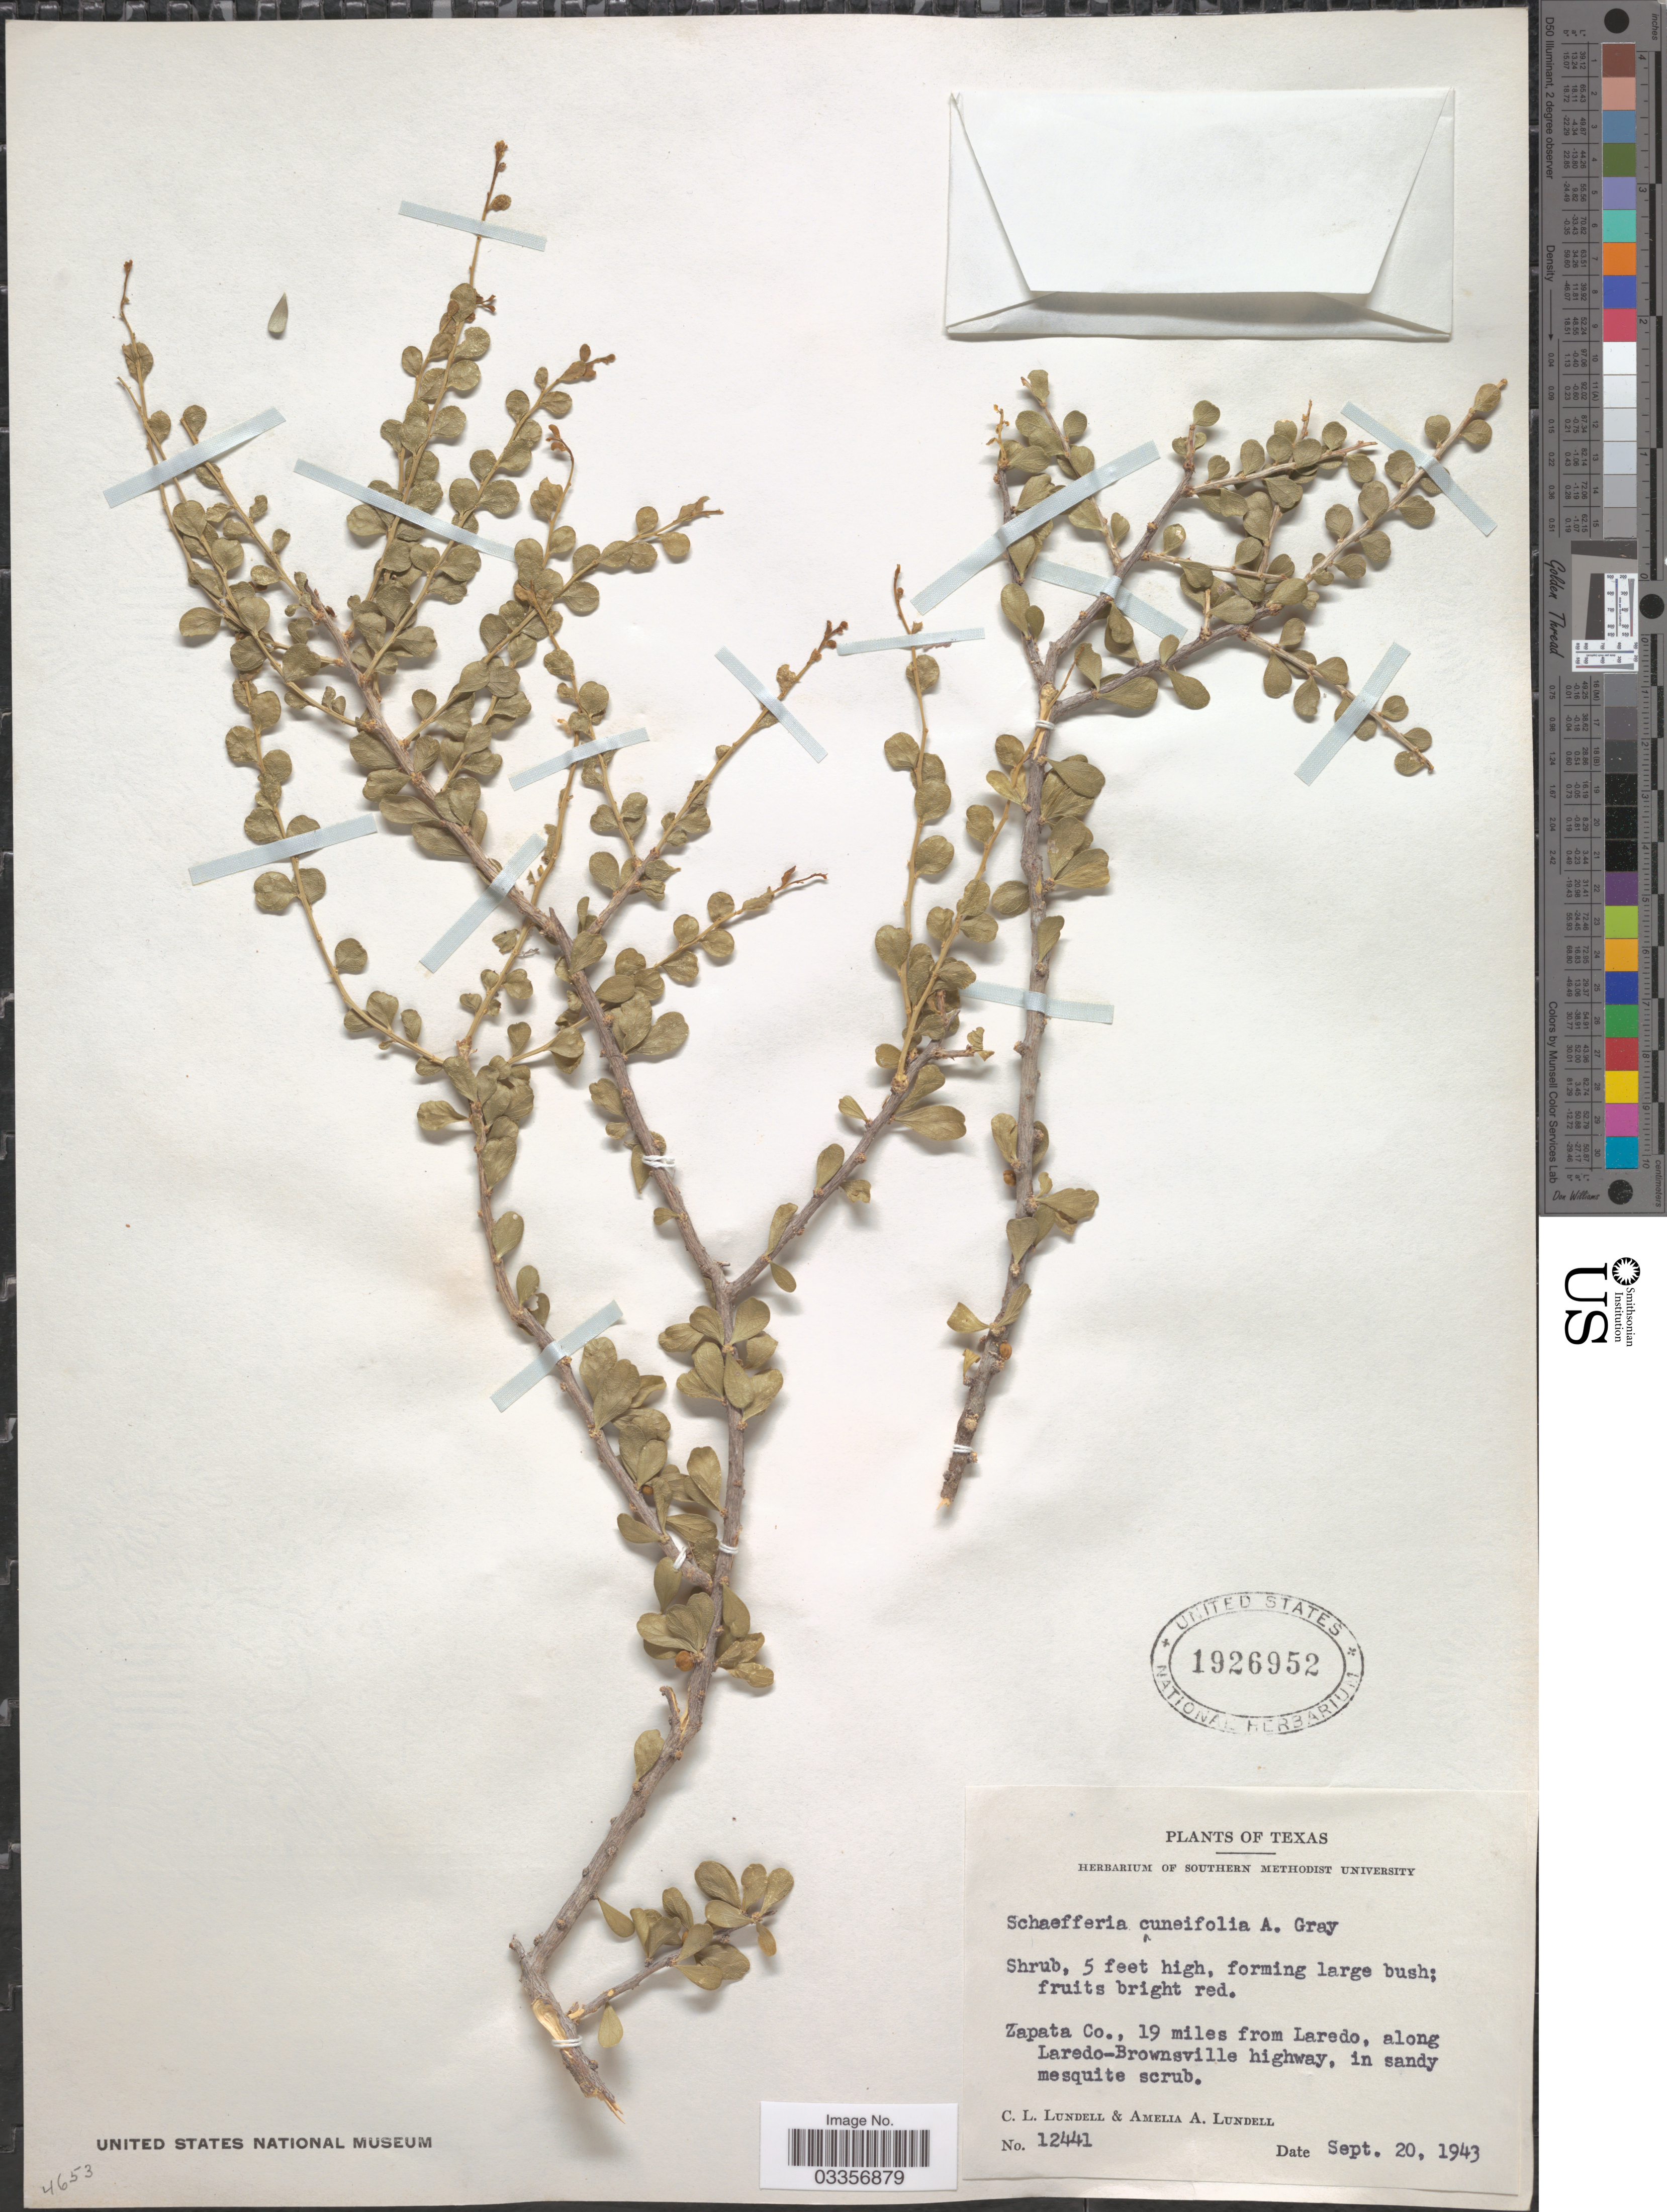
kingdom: Plantae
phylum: Tracheophyta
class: Magnoliopsida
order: Celastrales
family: Celastraceae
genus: Schaefferia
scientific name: Schaefferia cuneifolia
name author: A. Gray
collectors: C. L. Lundell & A. A. Lundell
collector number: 12441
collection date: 1943-09-20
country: United States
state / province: Texas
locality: Zapata Co., 19 miles from Laredo, along Laredo-Brownsville highway.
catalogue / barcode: US 1926952